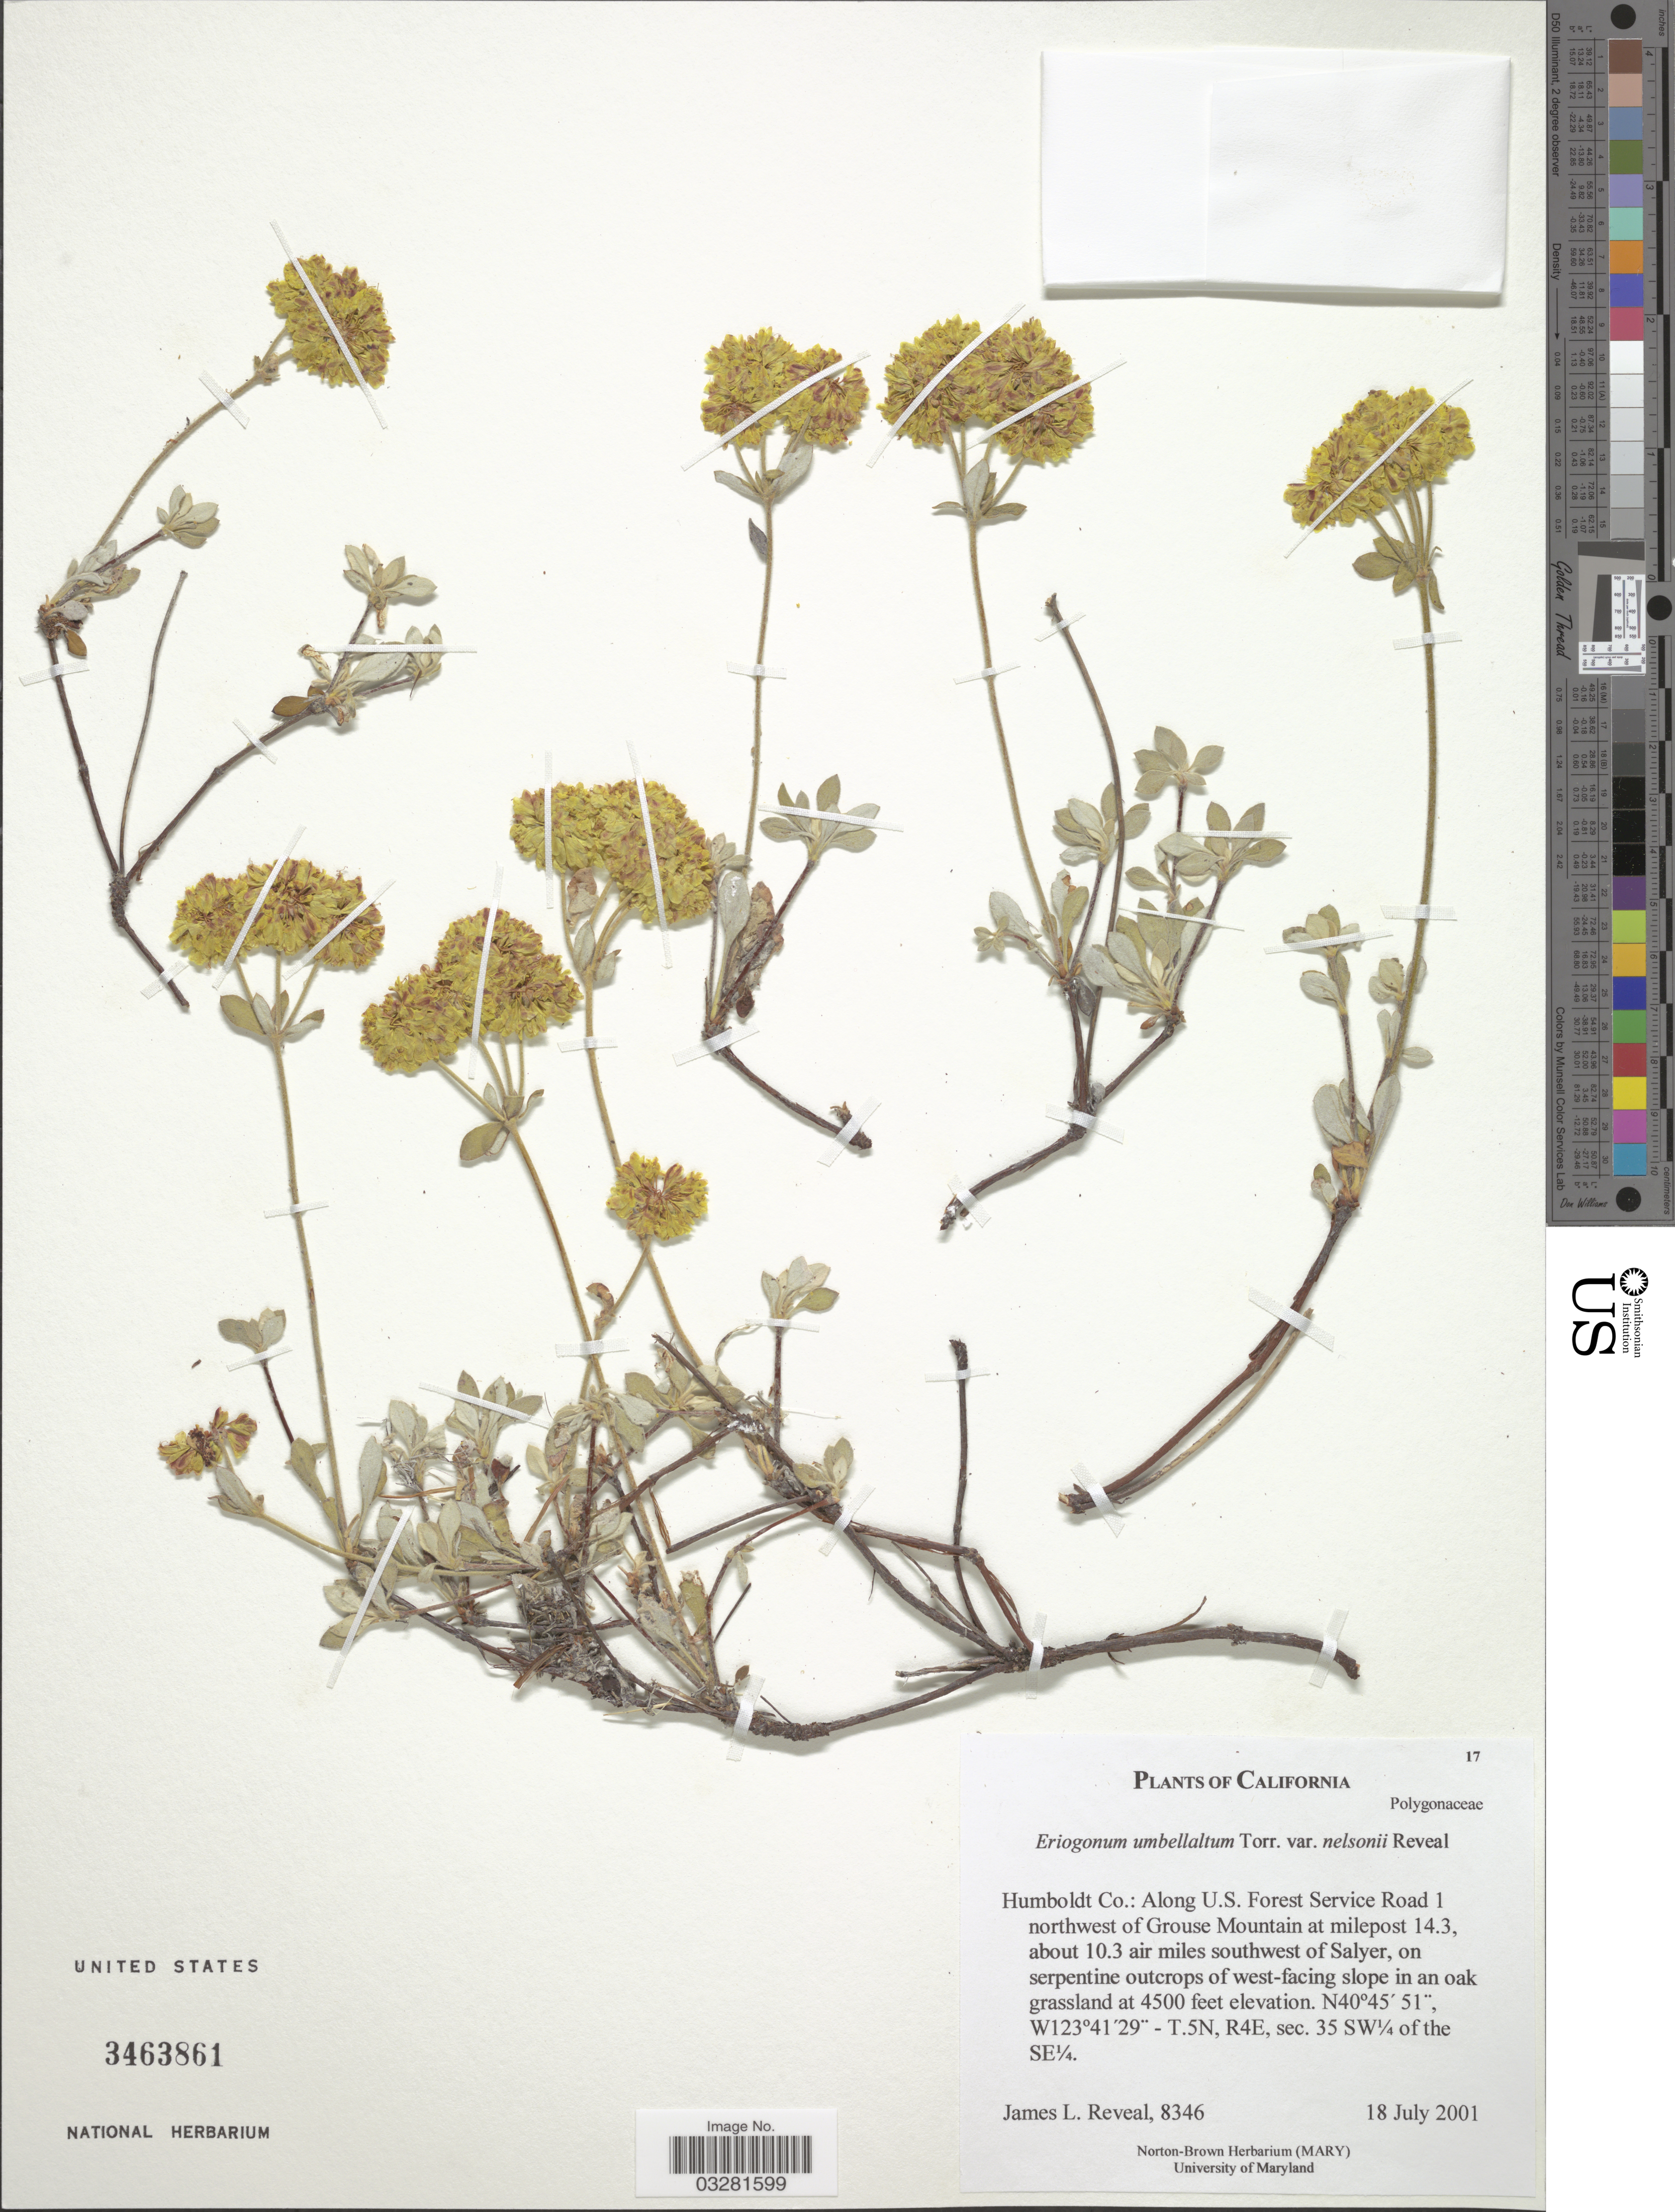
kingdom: Plantae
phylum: Tracheophyta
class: Magnoliopsida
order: Caryophyllales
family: Polygonaceae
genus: Eriogonum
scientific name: Eriogonum umbellatum var. nelsoniorum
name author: Reveal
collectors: J. L. Reveal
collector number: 8346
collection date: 2001-07-18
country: United States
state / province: California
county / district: Humboldt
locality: Humboldt Co.: Along U.S. Forest Service Road 1 northwest of Grouse Mountain at milepost 14.3, about 10.3 air miles southwest of Salyer. T.5N, R4E, sec. 35 SW¼ of the SE¼.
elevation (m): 1372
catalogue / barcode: US 3463861